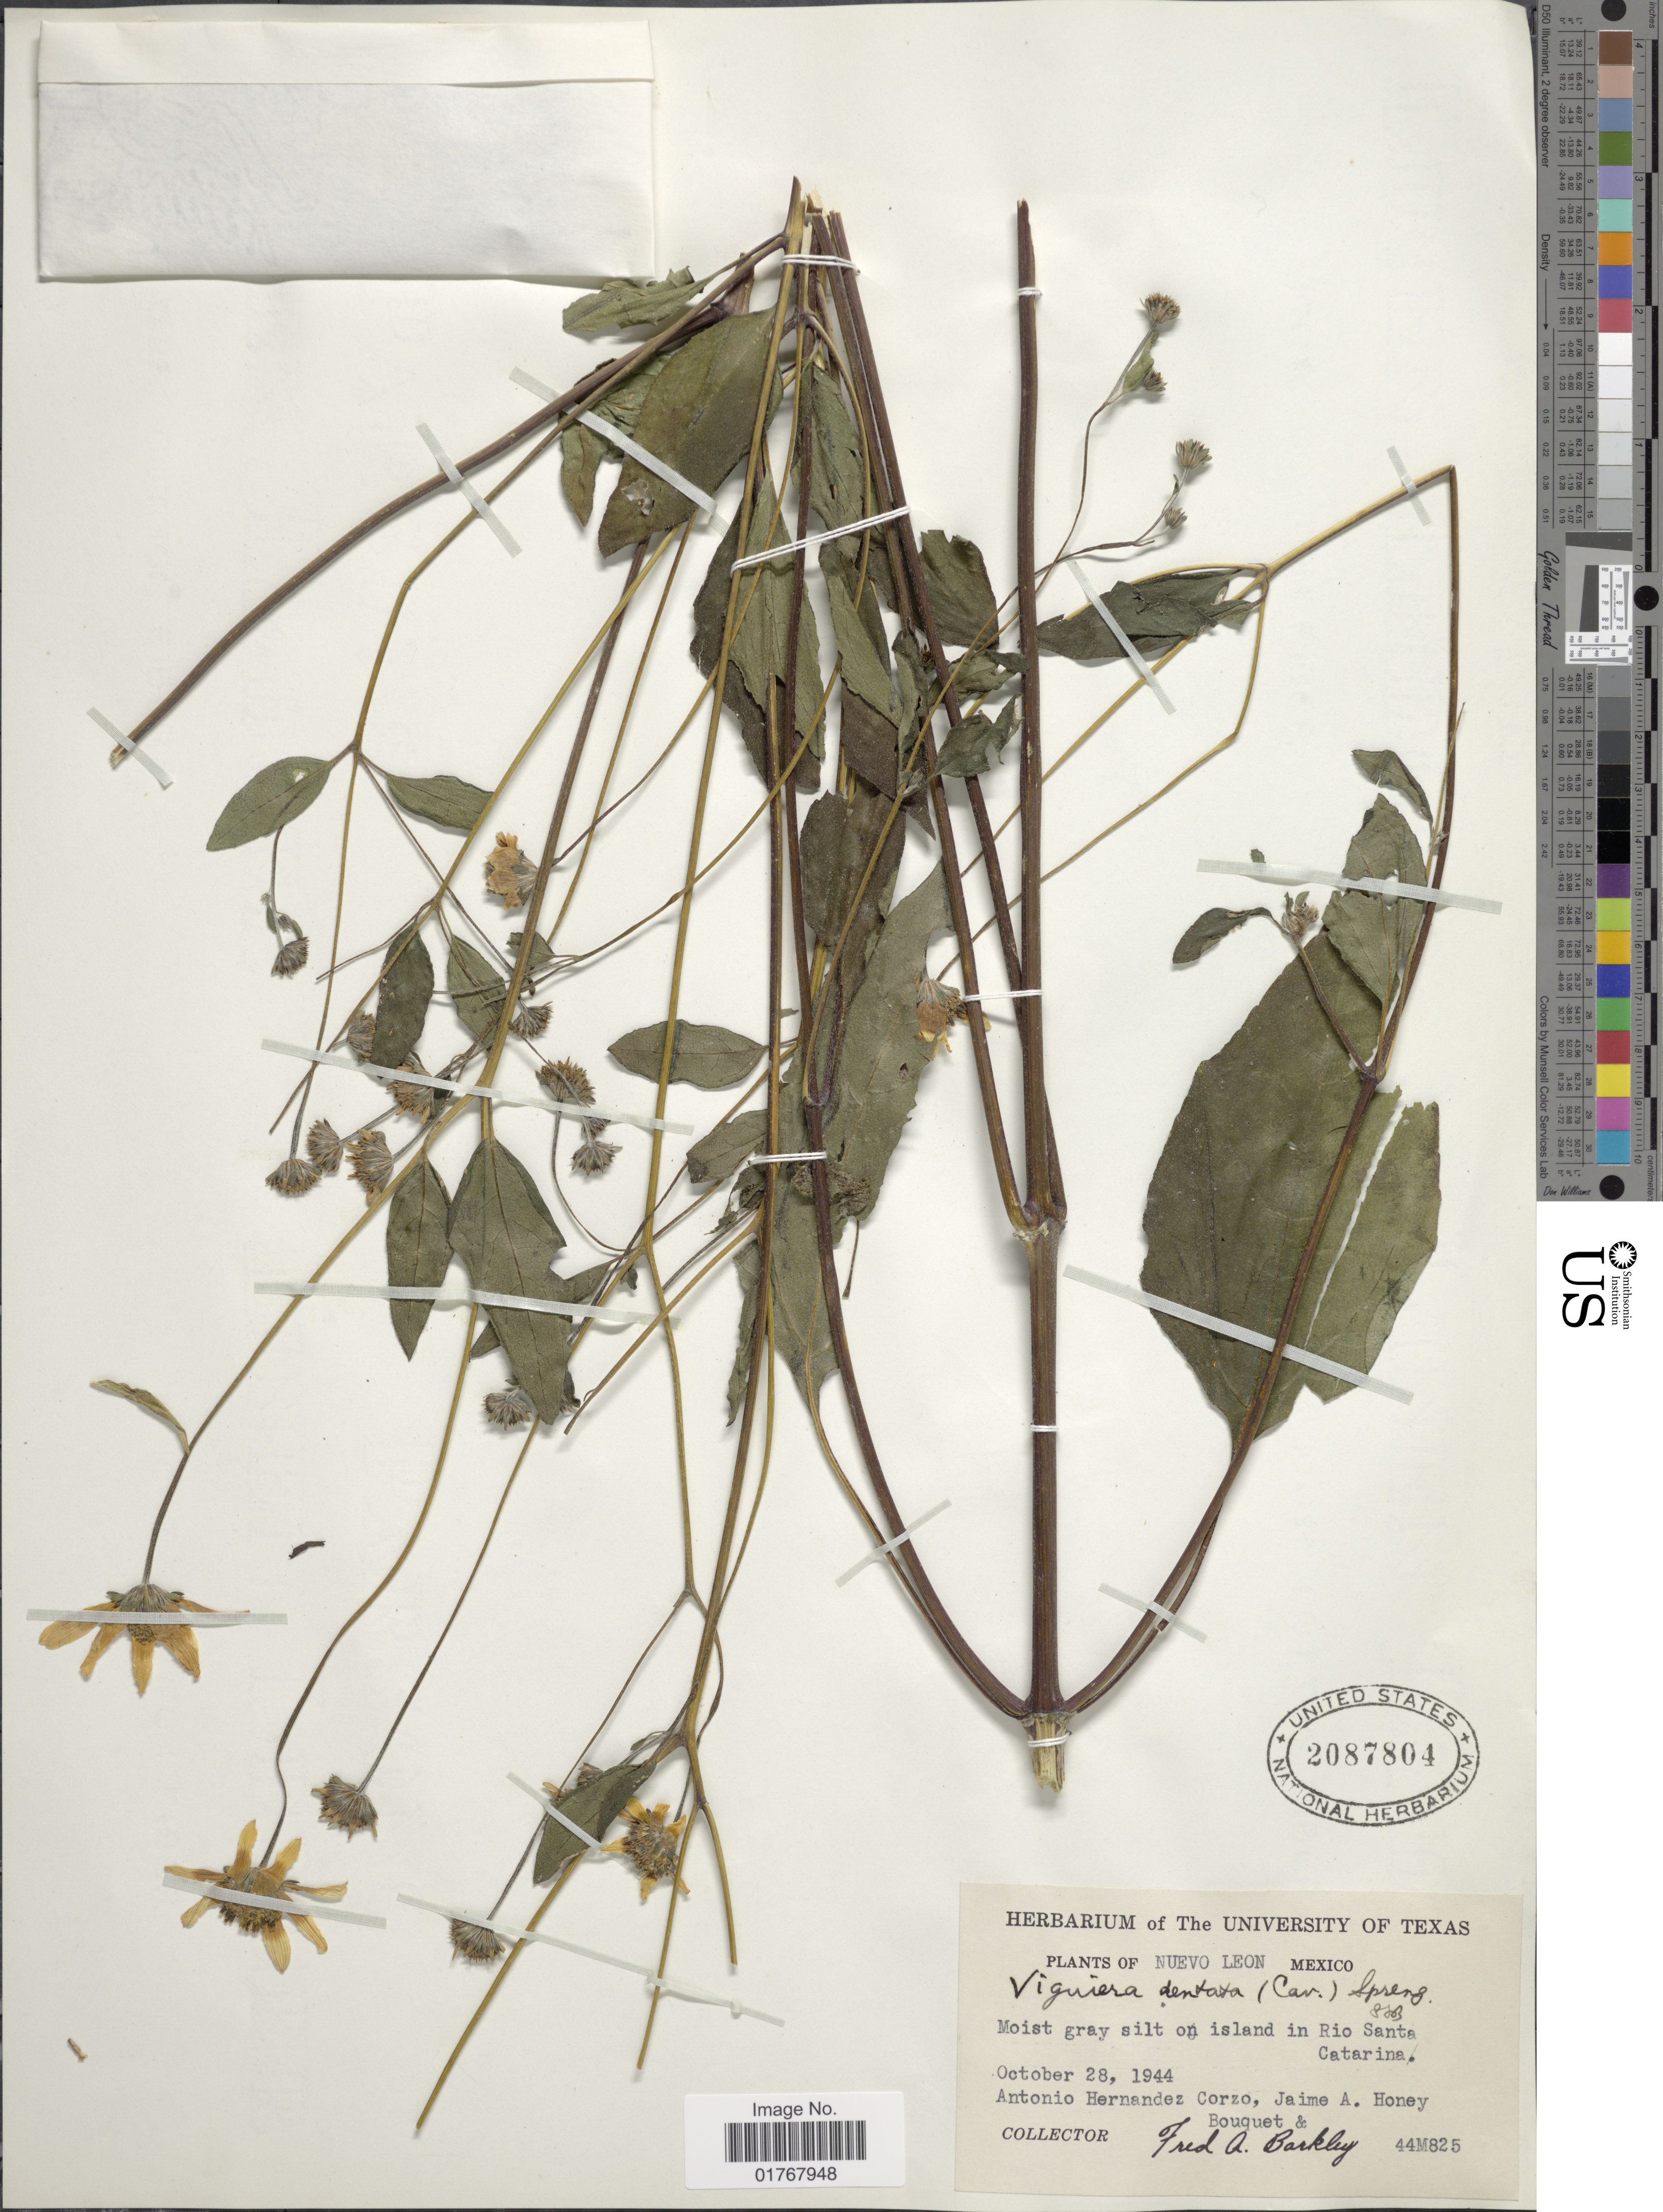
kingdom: Plantae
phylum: Tracheophyta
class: Magnoliopsida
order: Asterales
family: Asteraceae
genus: Viguiera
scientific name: Viguiera dentata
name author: (Cav.) Spreng.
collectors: A. Hernandez-Corzo, Honey Bouquet, J. A. & F. A. Barkley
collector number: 44M825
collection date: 1944-10-28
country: Mexico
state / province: Nuevo León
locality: Moist gray silt on island in Rio Santa Catarina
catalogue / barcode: US 2087804